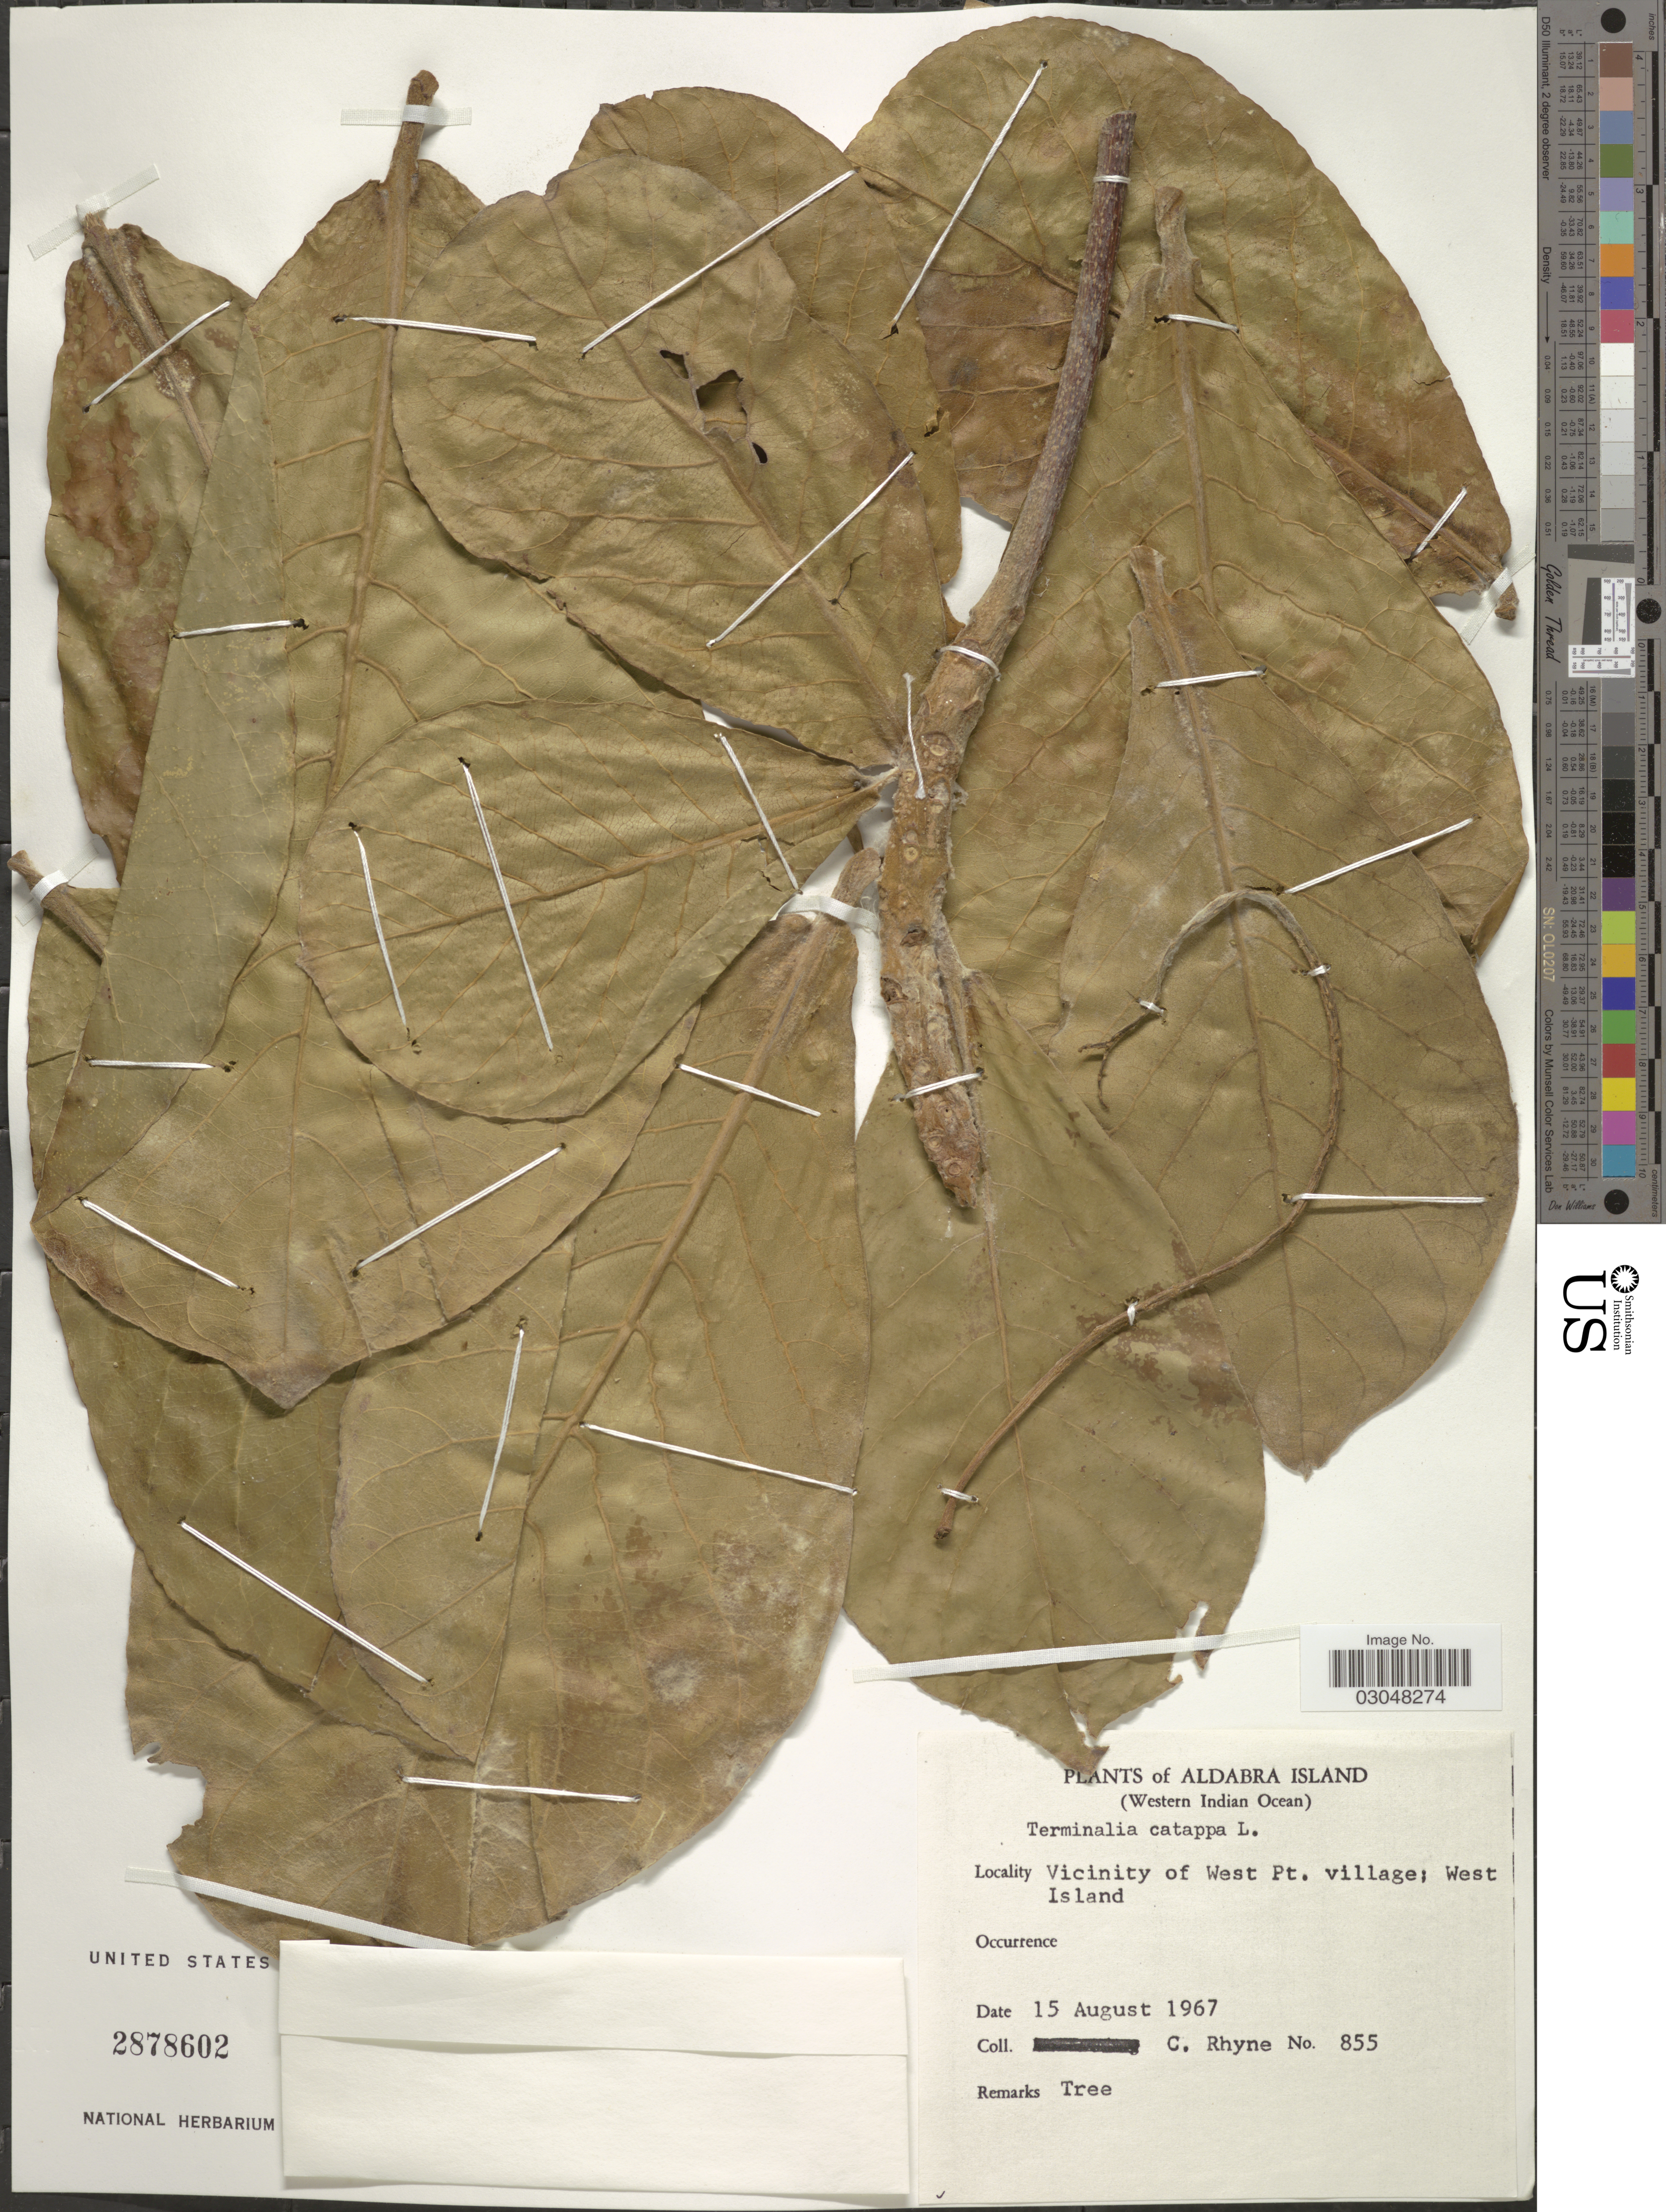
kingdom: Plantae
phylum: Tracheophyta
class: Magnoliopsida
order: Myrtales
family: Combretaceae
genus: Terminalia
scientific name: Terminalia catappa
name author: L.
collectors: C. Rhyne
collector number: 855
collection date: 1967-08-15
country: Seychelles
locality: Aldabra Island (Western Indian Ocean). Vicinity of West Pt. village; West Island.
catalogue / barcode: US 2878602